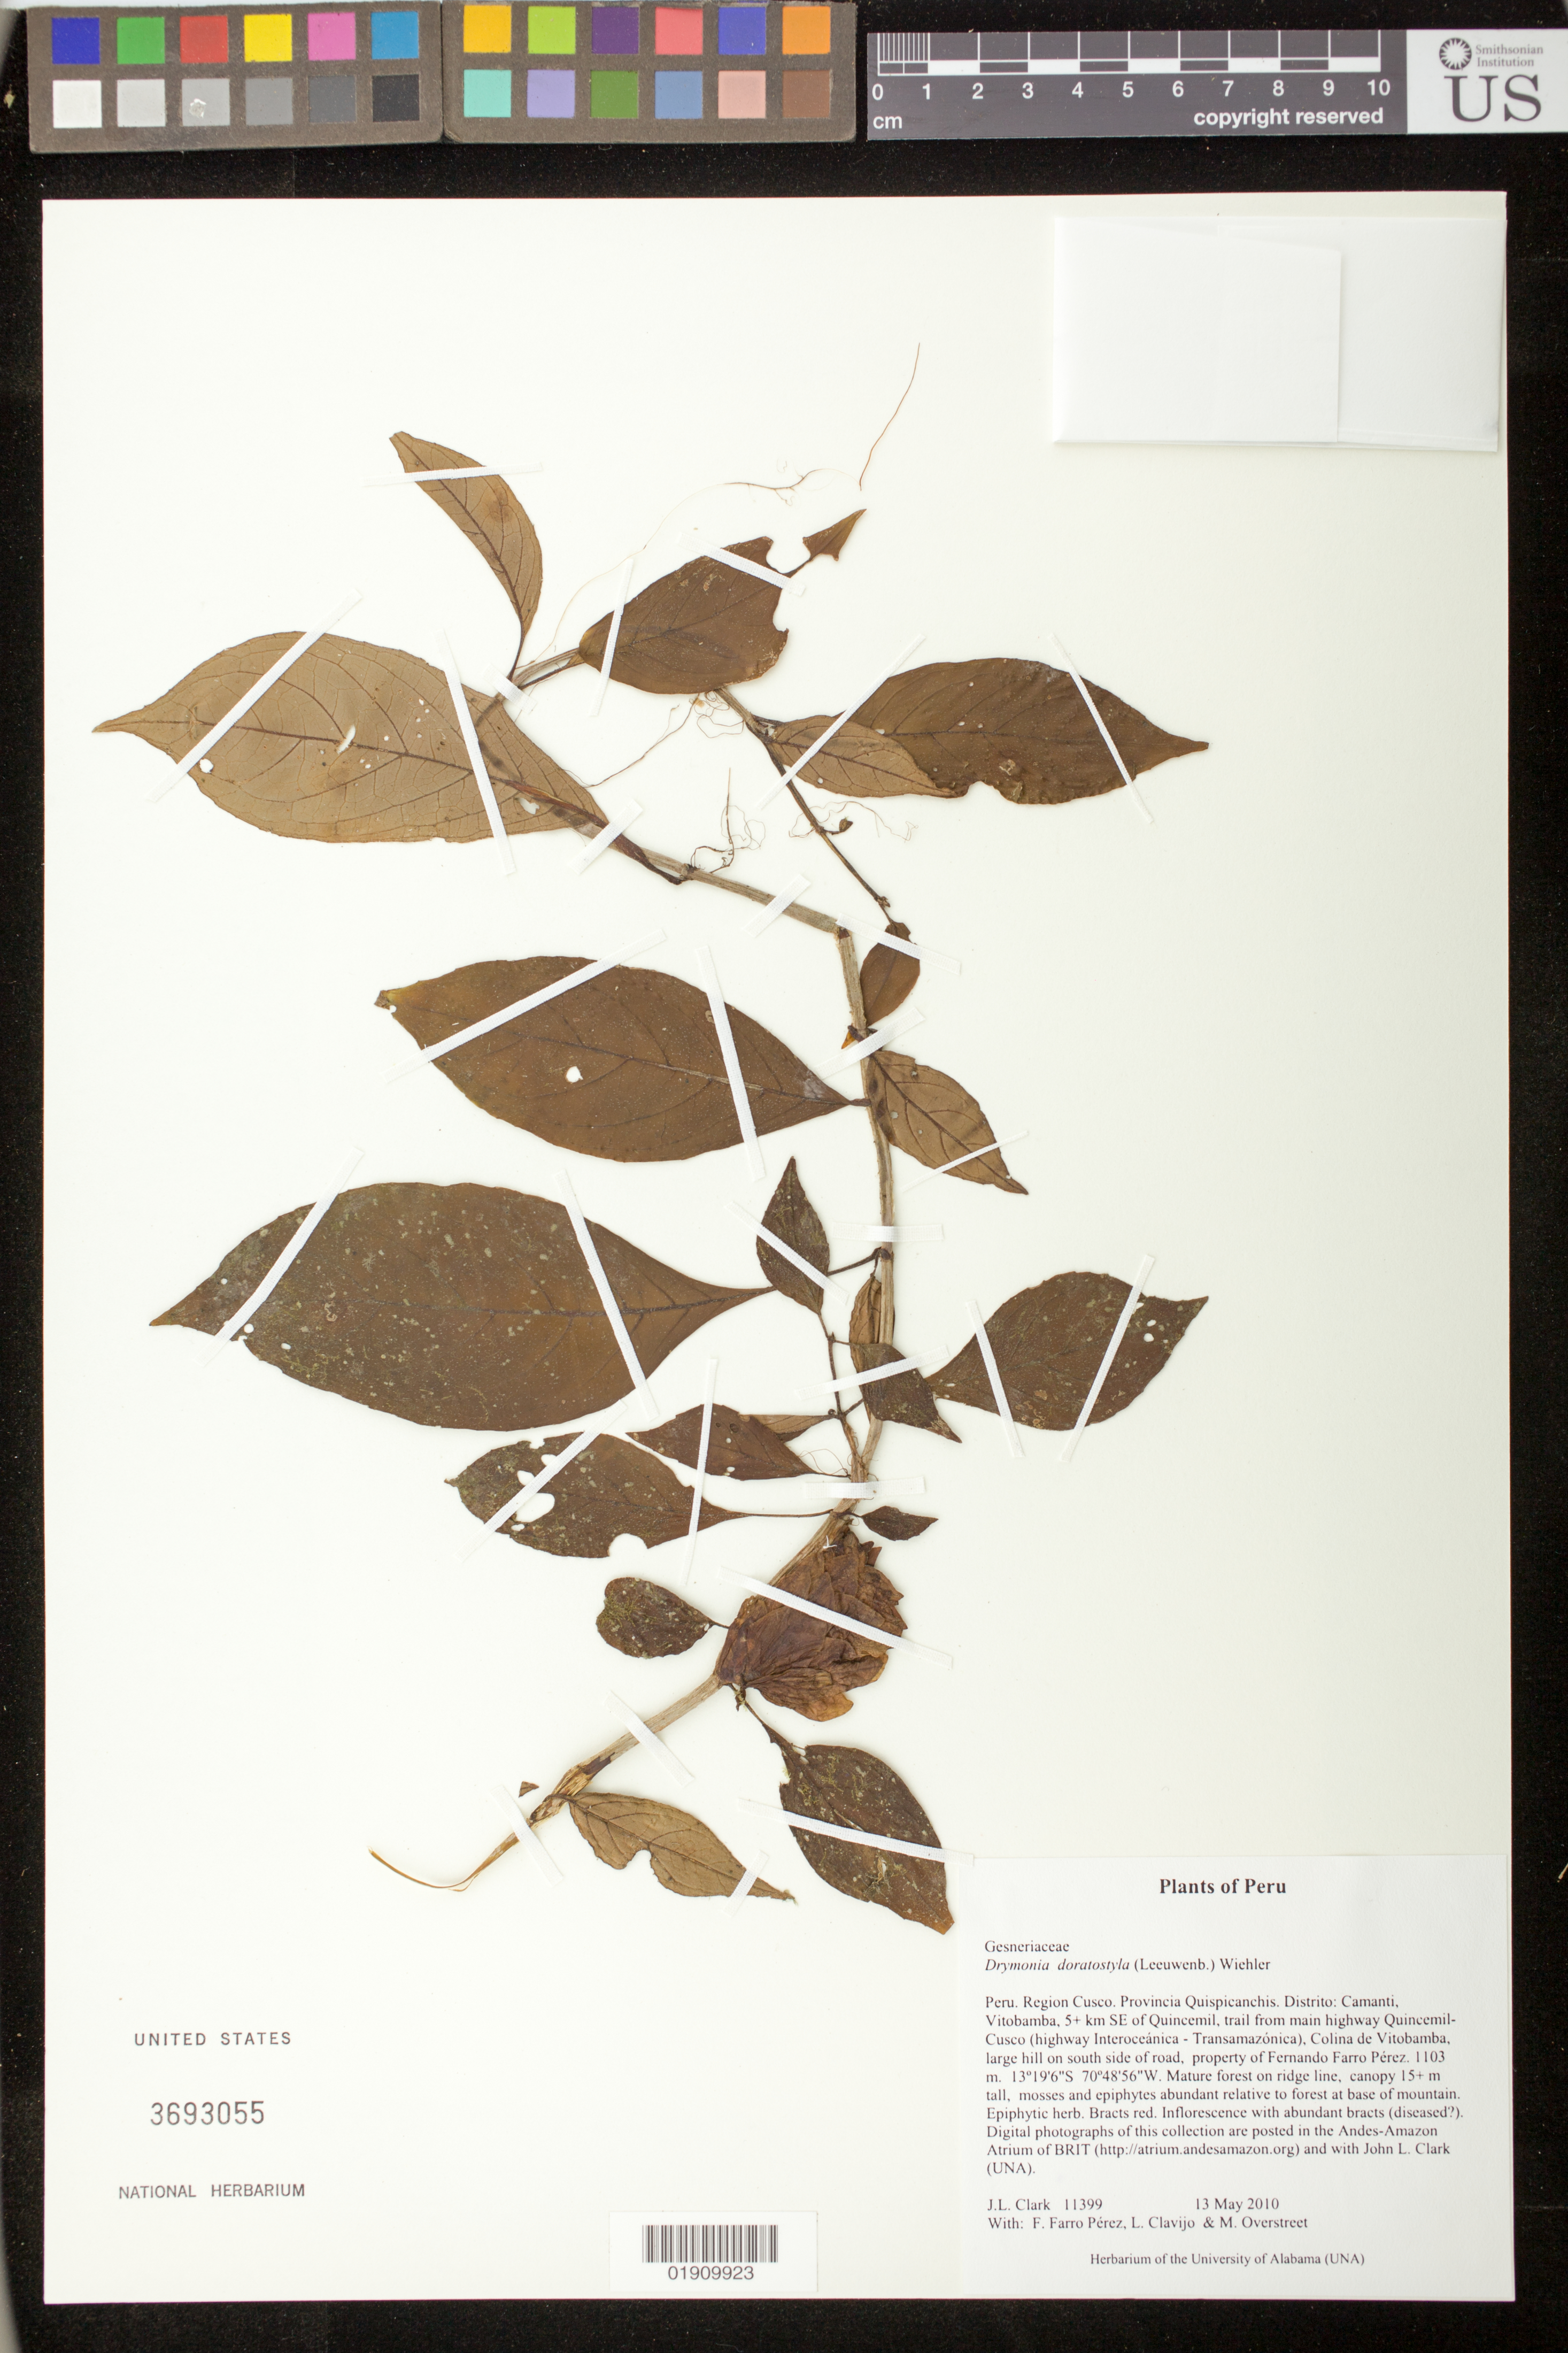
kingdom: Plantae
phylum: Tracheophyta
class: Magnoliopsida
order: Lamiales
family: Gesneriaceae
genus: Drymonia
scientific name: Drymonia doratostyla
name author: (Leeuwenb.) Wiehler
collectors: J. L. Clark, F. Farro Pérez, L. Clavijo & M. Overstreet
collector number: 11399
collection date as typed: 13 May 2010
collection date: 2010-05-13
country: Peru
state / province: Cusco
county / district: Quispicanchis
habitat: Mature forest on ridge line, canopy 15+m tall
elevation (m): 1103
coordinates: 13°19'6" S, 70°48'56" W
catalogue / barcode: US 3693055